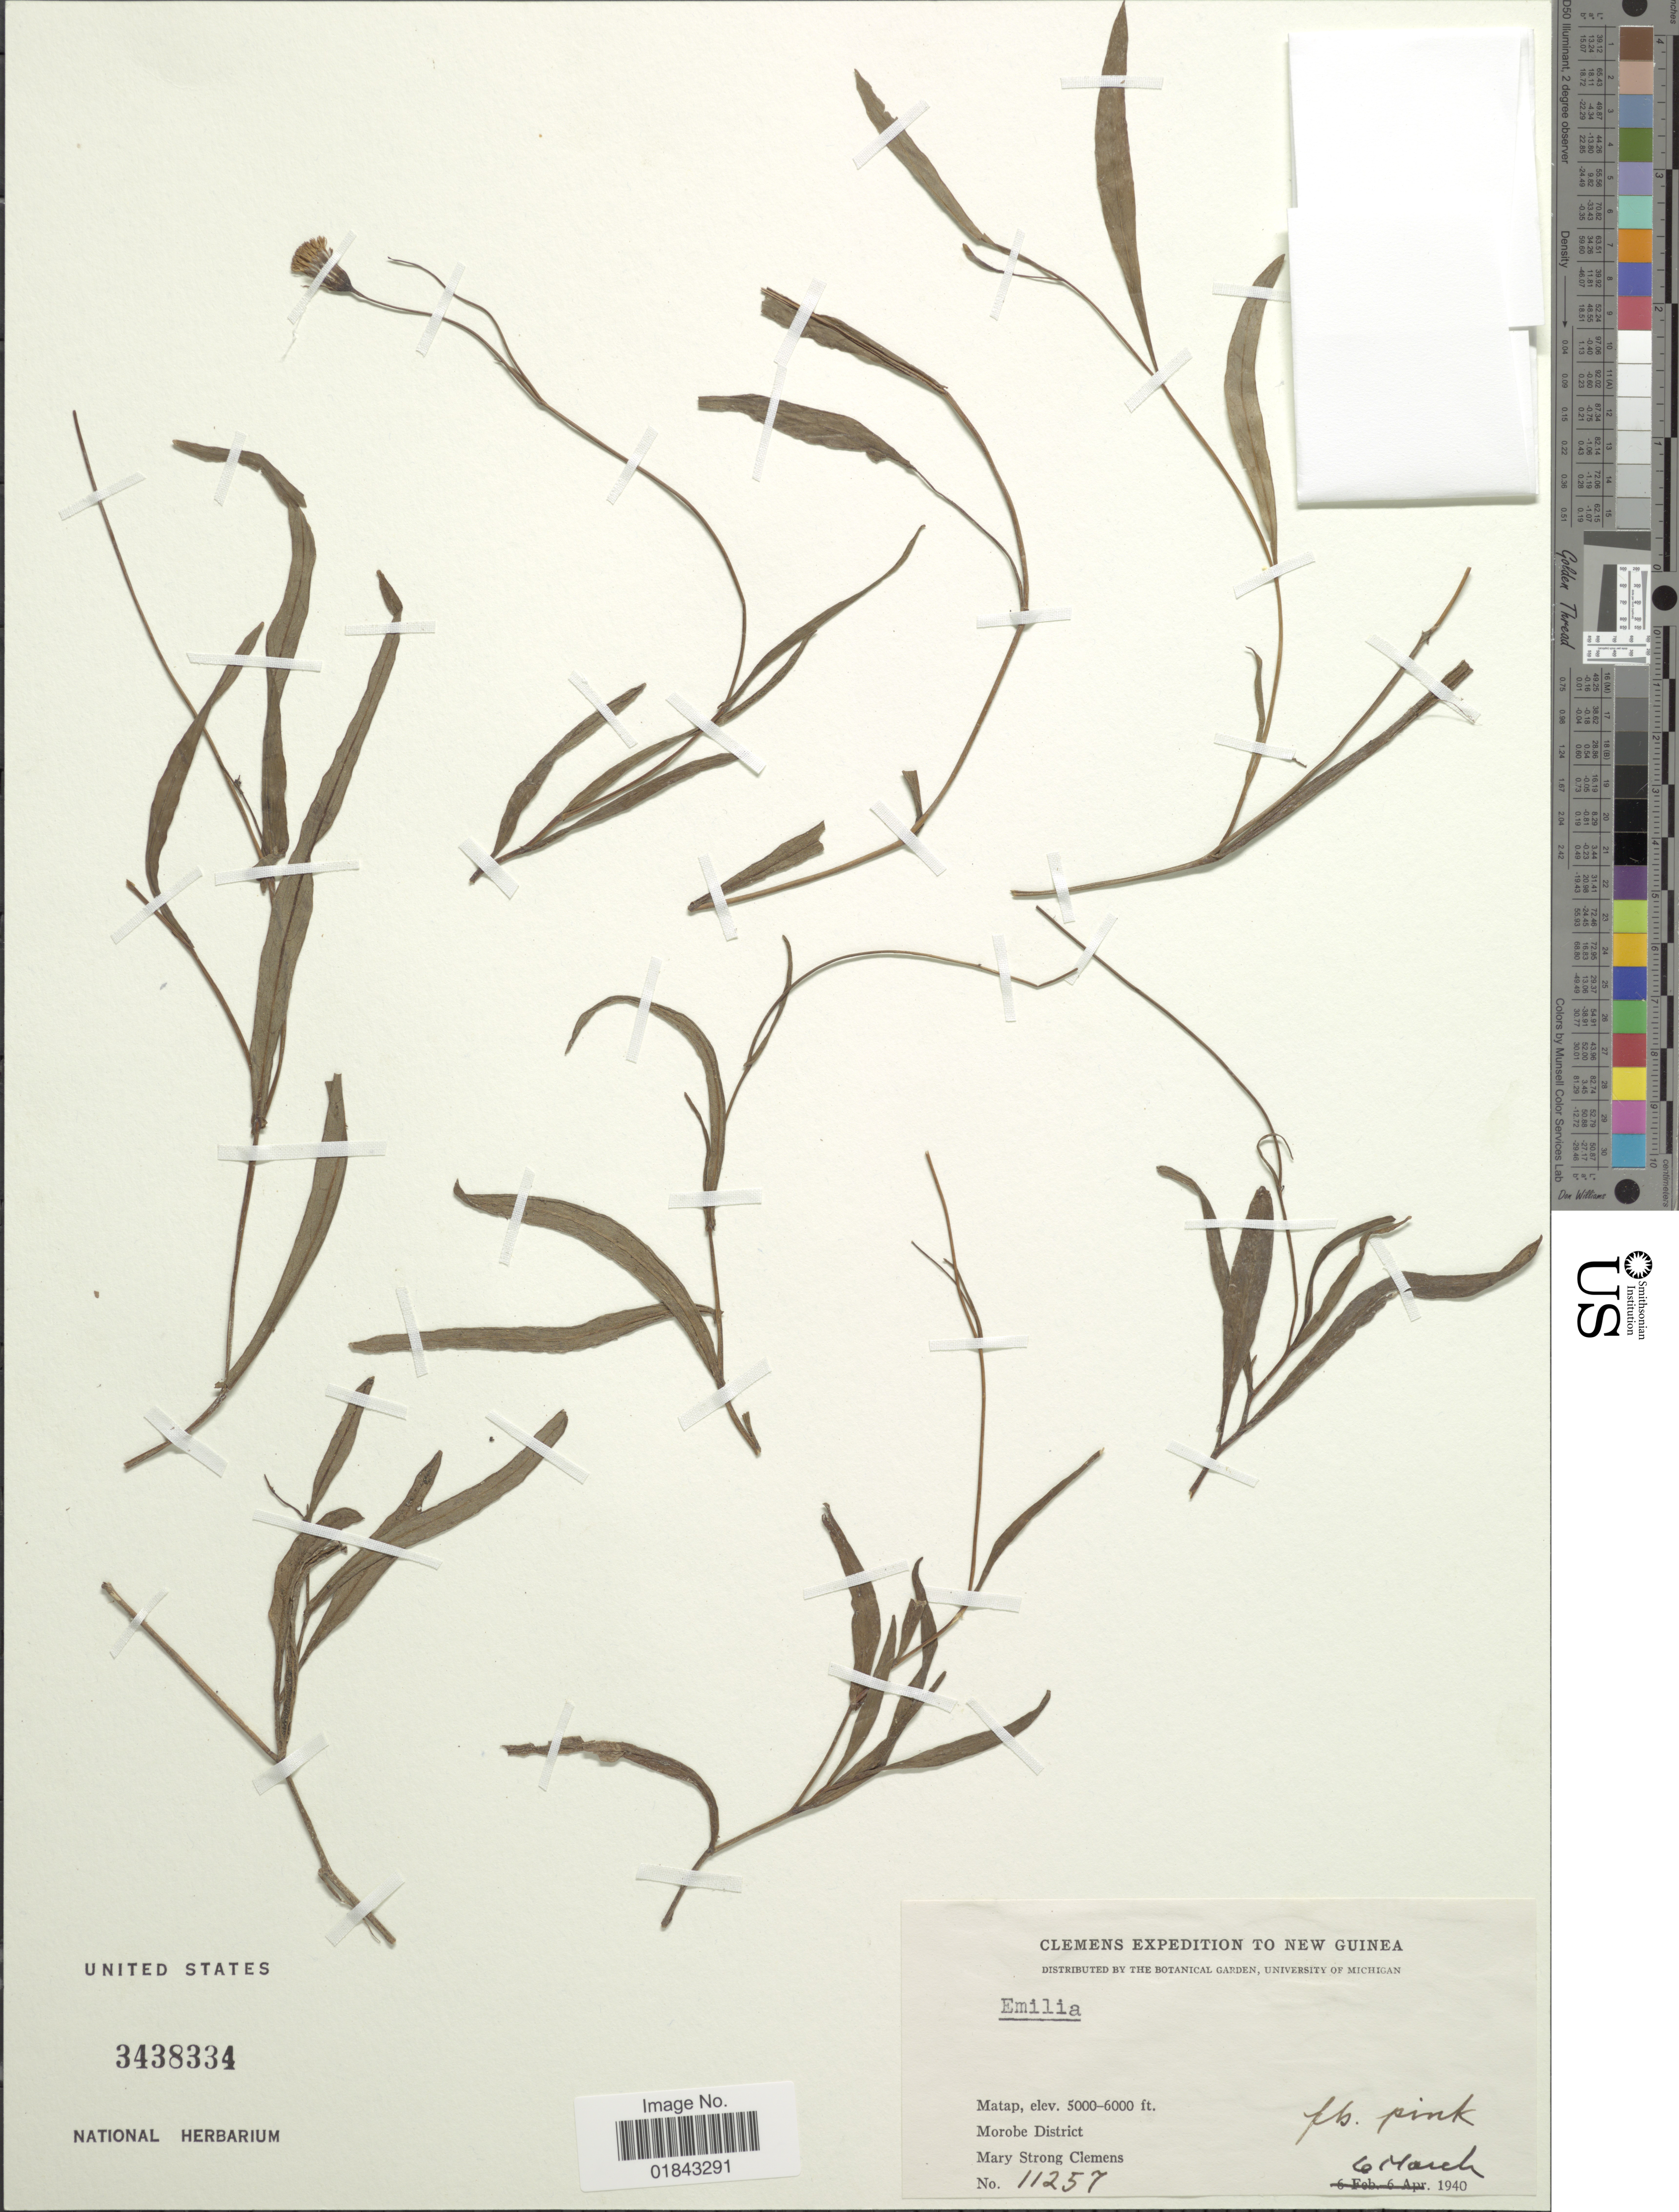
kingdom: Plantae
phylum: Tracheophyta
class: Magnoliopsida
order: Asterales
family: Asteraceae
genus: Emilia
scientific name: Emilia sp.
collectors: M. S. Clemens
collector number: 11257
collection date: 1940-03-06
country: Papua New Guinea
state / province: Morobe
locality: Matap, Morobe District,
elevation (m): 1524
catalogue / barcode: US 3438334